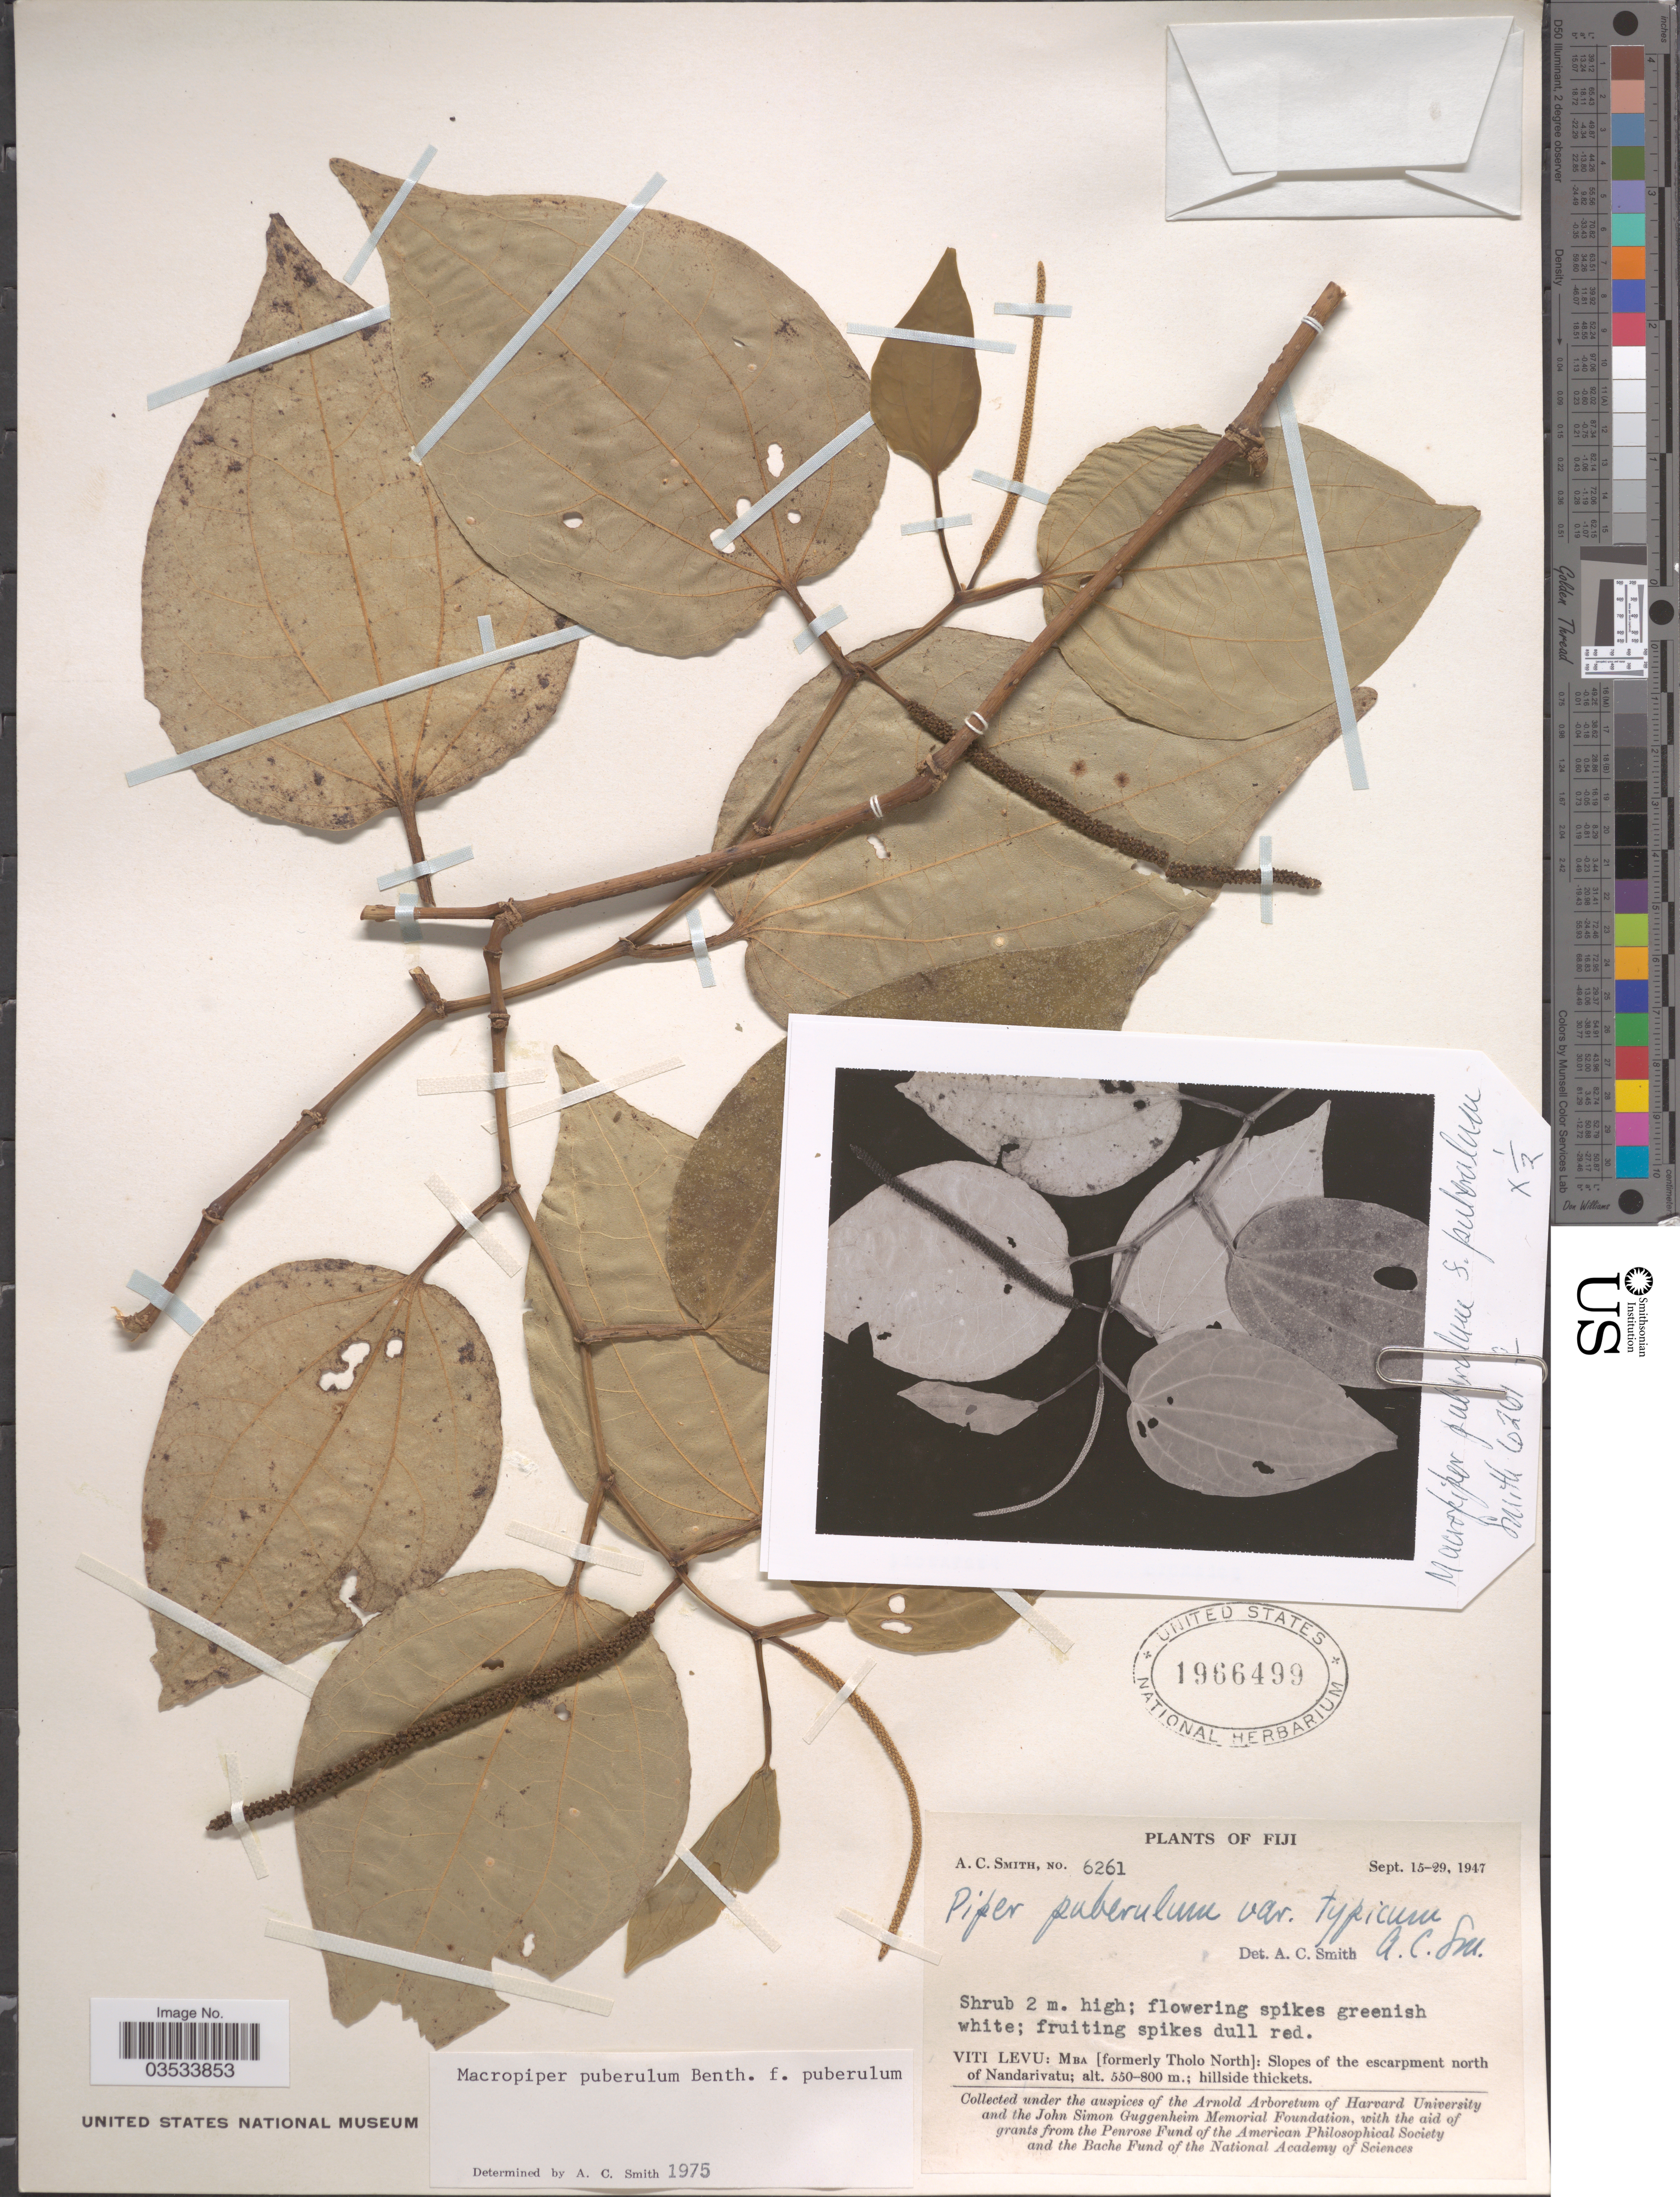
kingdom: Plantae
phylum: Tracheophyta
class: Magnoliopsida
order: Piperales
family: Piperaceae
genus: Piper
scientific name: Piper puberulum var. glabrum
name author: (C. DC.) C.A. Sm.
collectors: A. C. Smith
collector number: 6261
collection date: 1947-09-15/1947-09-29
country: Fiji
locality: Viti Levu: Mba [formerly Tholo North]: Slopes of the escarpment north of Nandarivatu.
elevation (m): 550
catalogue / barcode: US 1966499